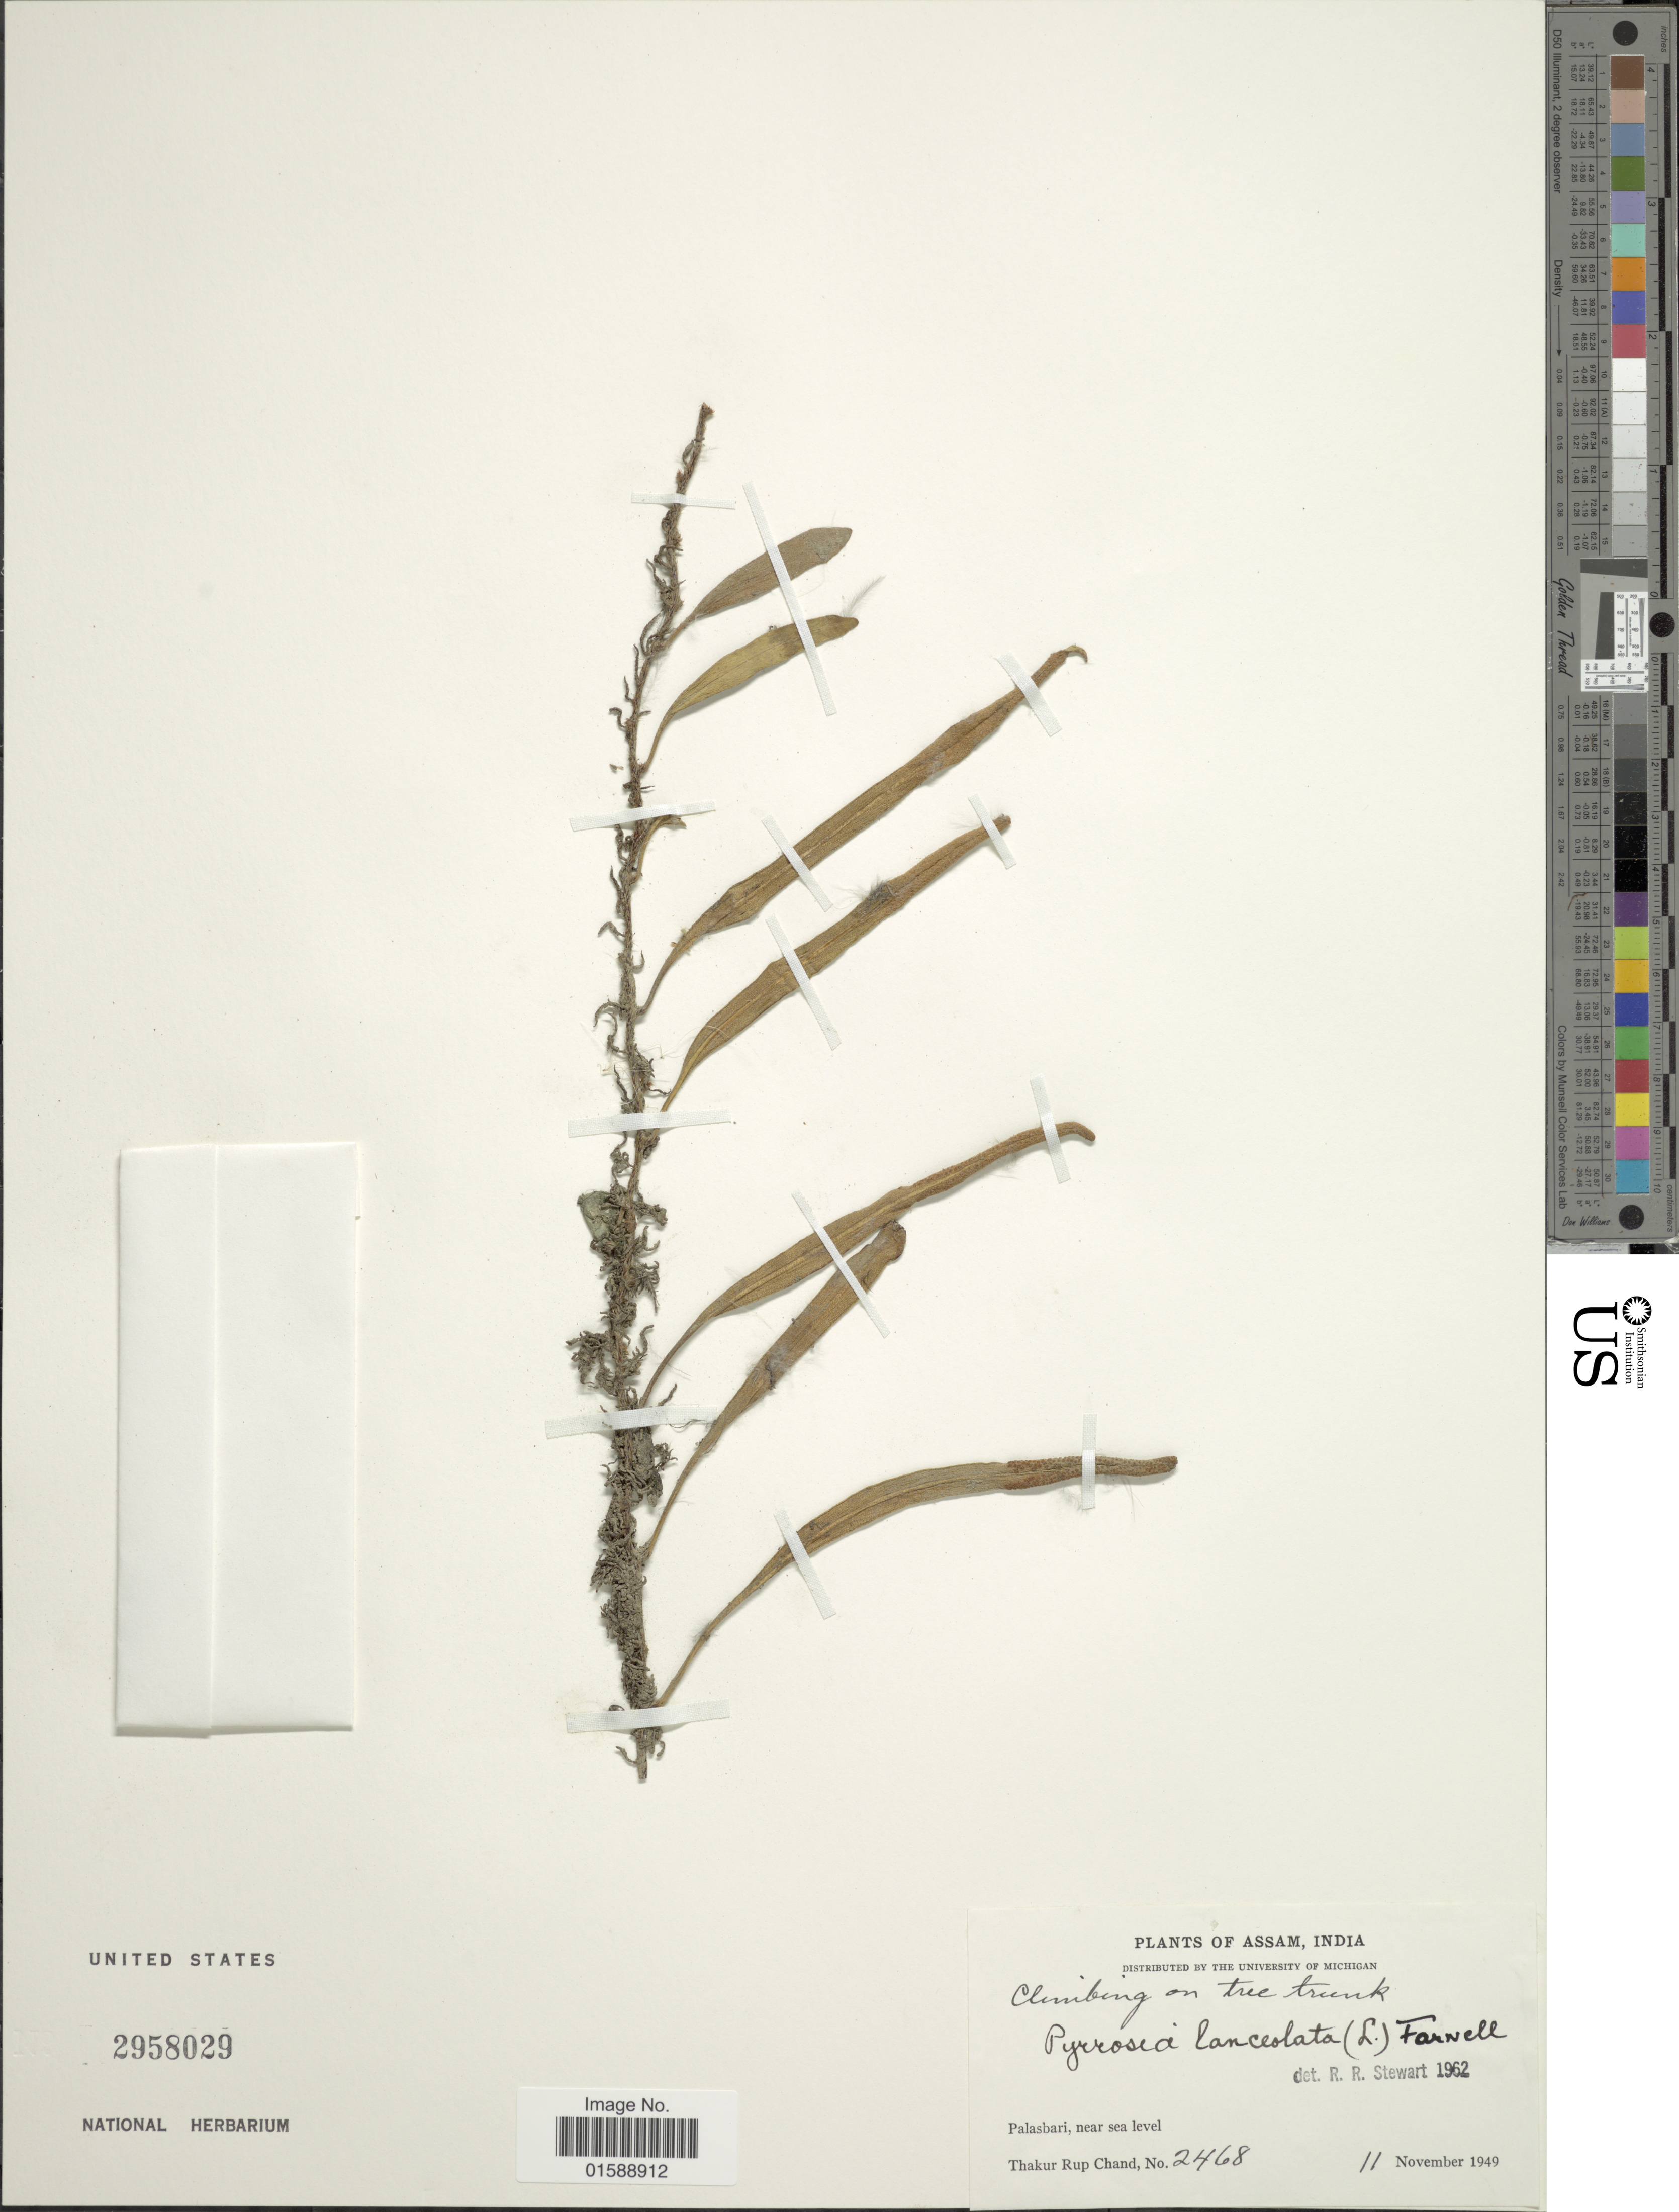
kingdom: Plantae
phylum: Tracheophyta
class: Polypodiopsida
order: Polypodiales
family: Polypodiaceae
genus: Pyrrosia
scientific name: Pyrrosia lanceolata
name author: (L.) Farw.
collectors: T. R. Chand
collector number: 2468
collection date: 1949-11-11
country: India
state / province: Assam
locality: Palasbari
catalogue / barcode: US 2958029